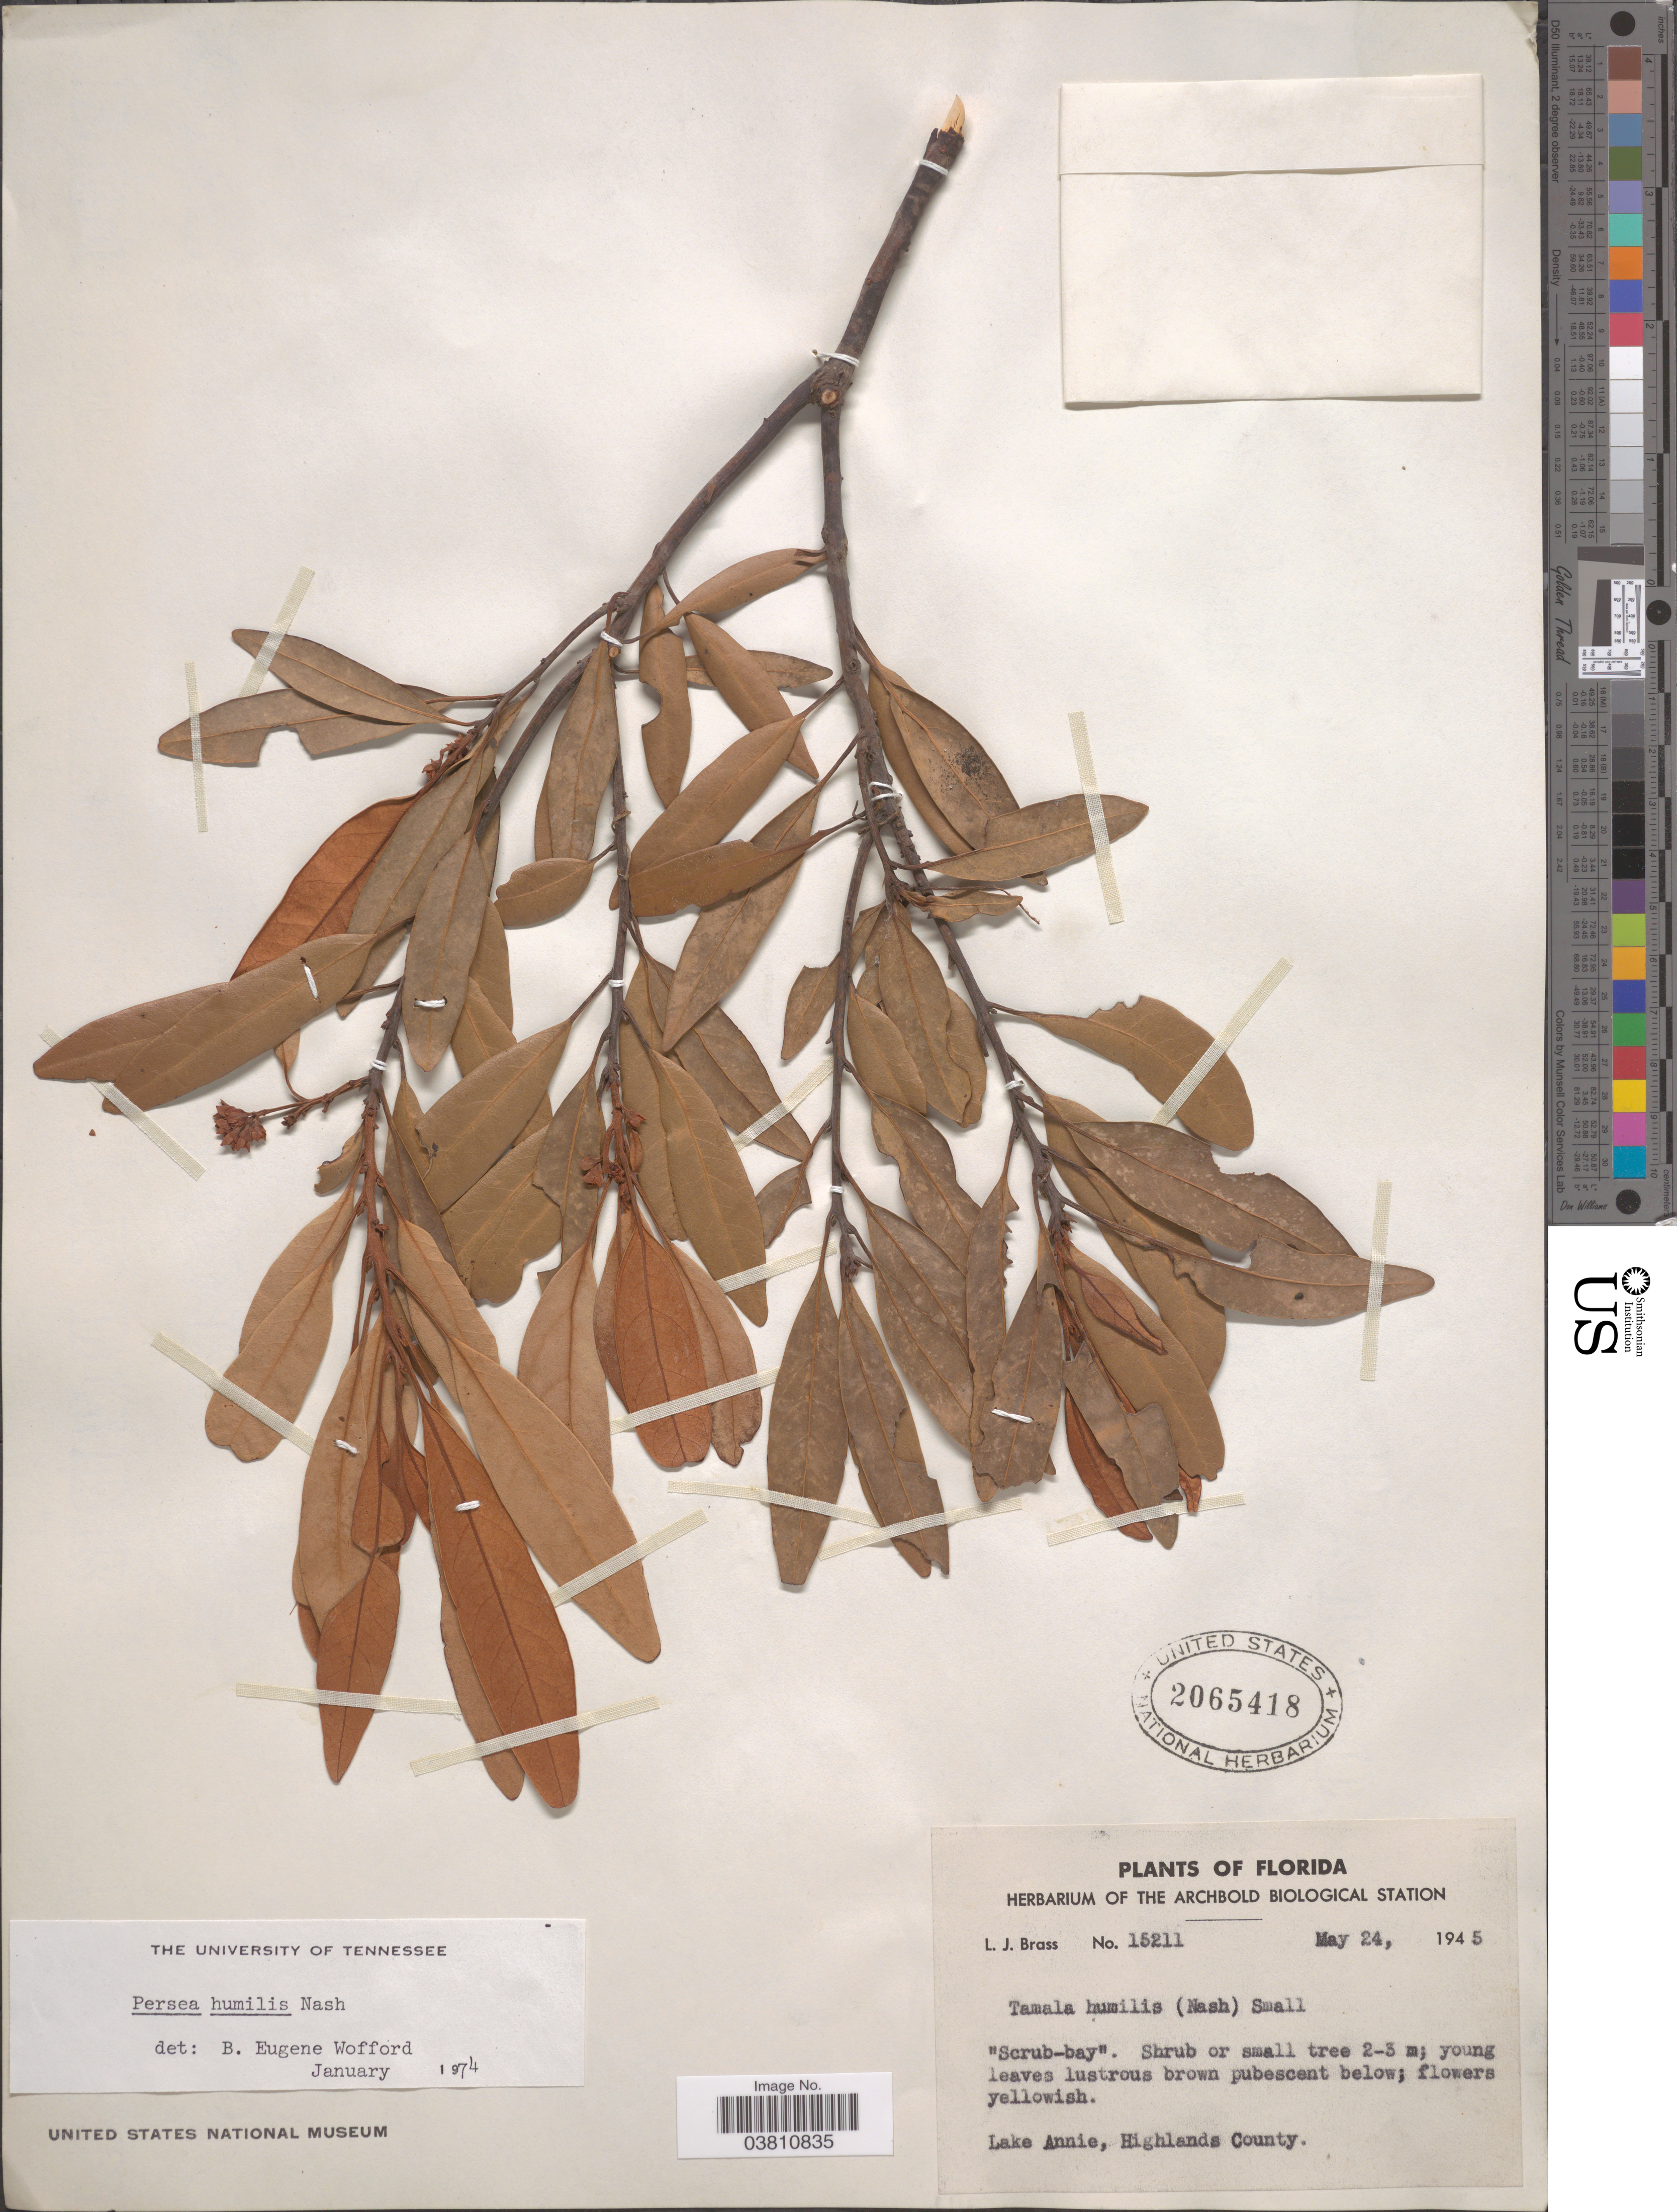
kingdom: Plantae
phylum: Tracheophyta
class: Magnoliopsida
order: Laurales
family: Lauraceae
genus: Persea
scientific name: Persea humilis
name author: Nash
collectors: L. J. Brass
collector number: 15211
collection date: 1945-05-24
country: United States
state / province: Florida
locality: Lake Annie, Highlands County.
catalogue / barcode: US 2065418